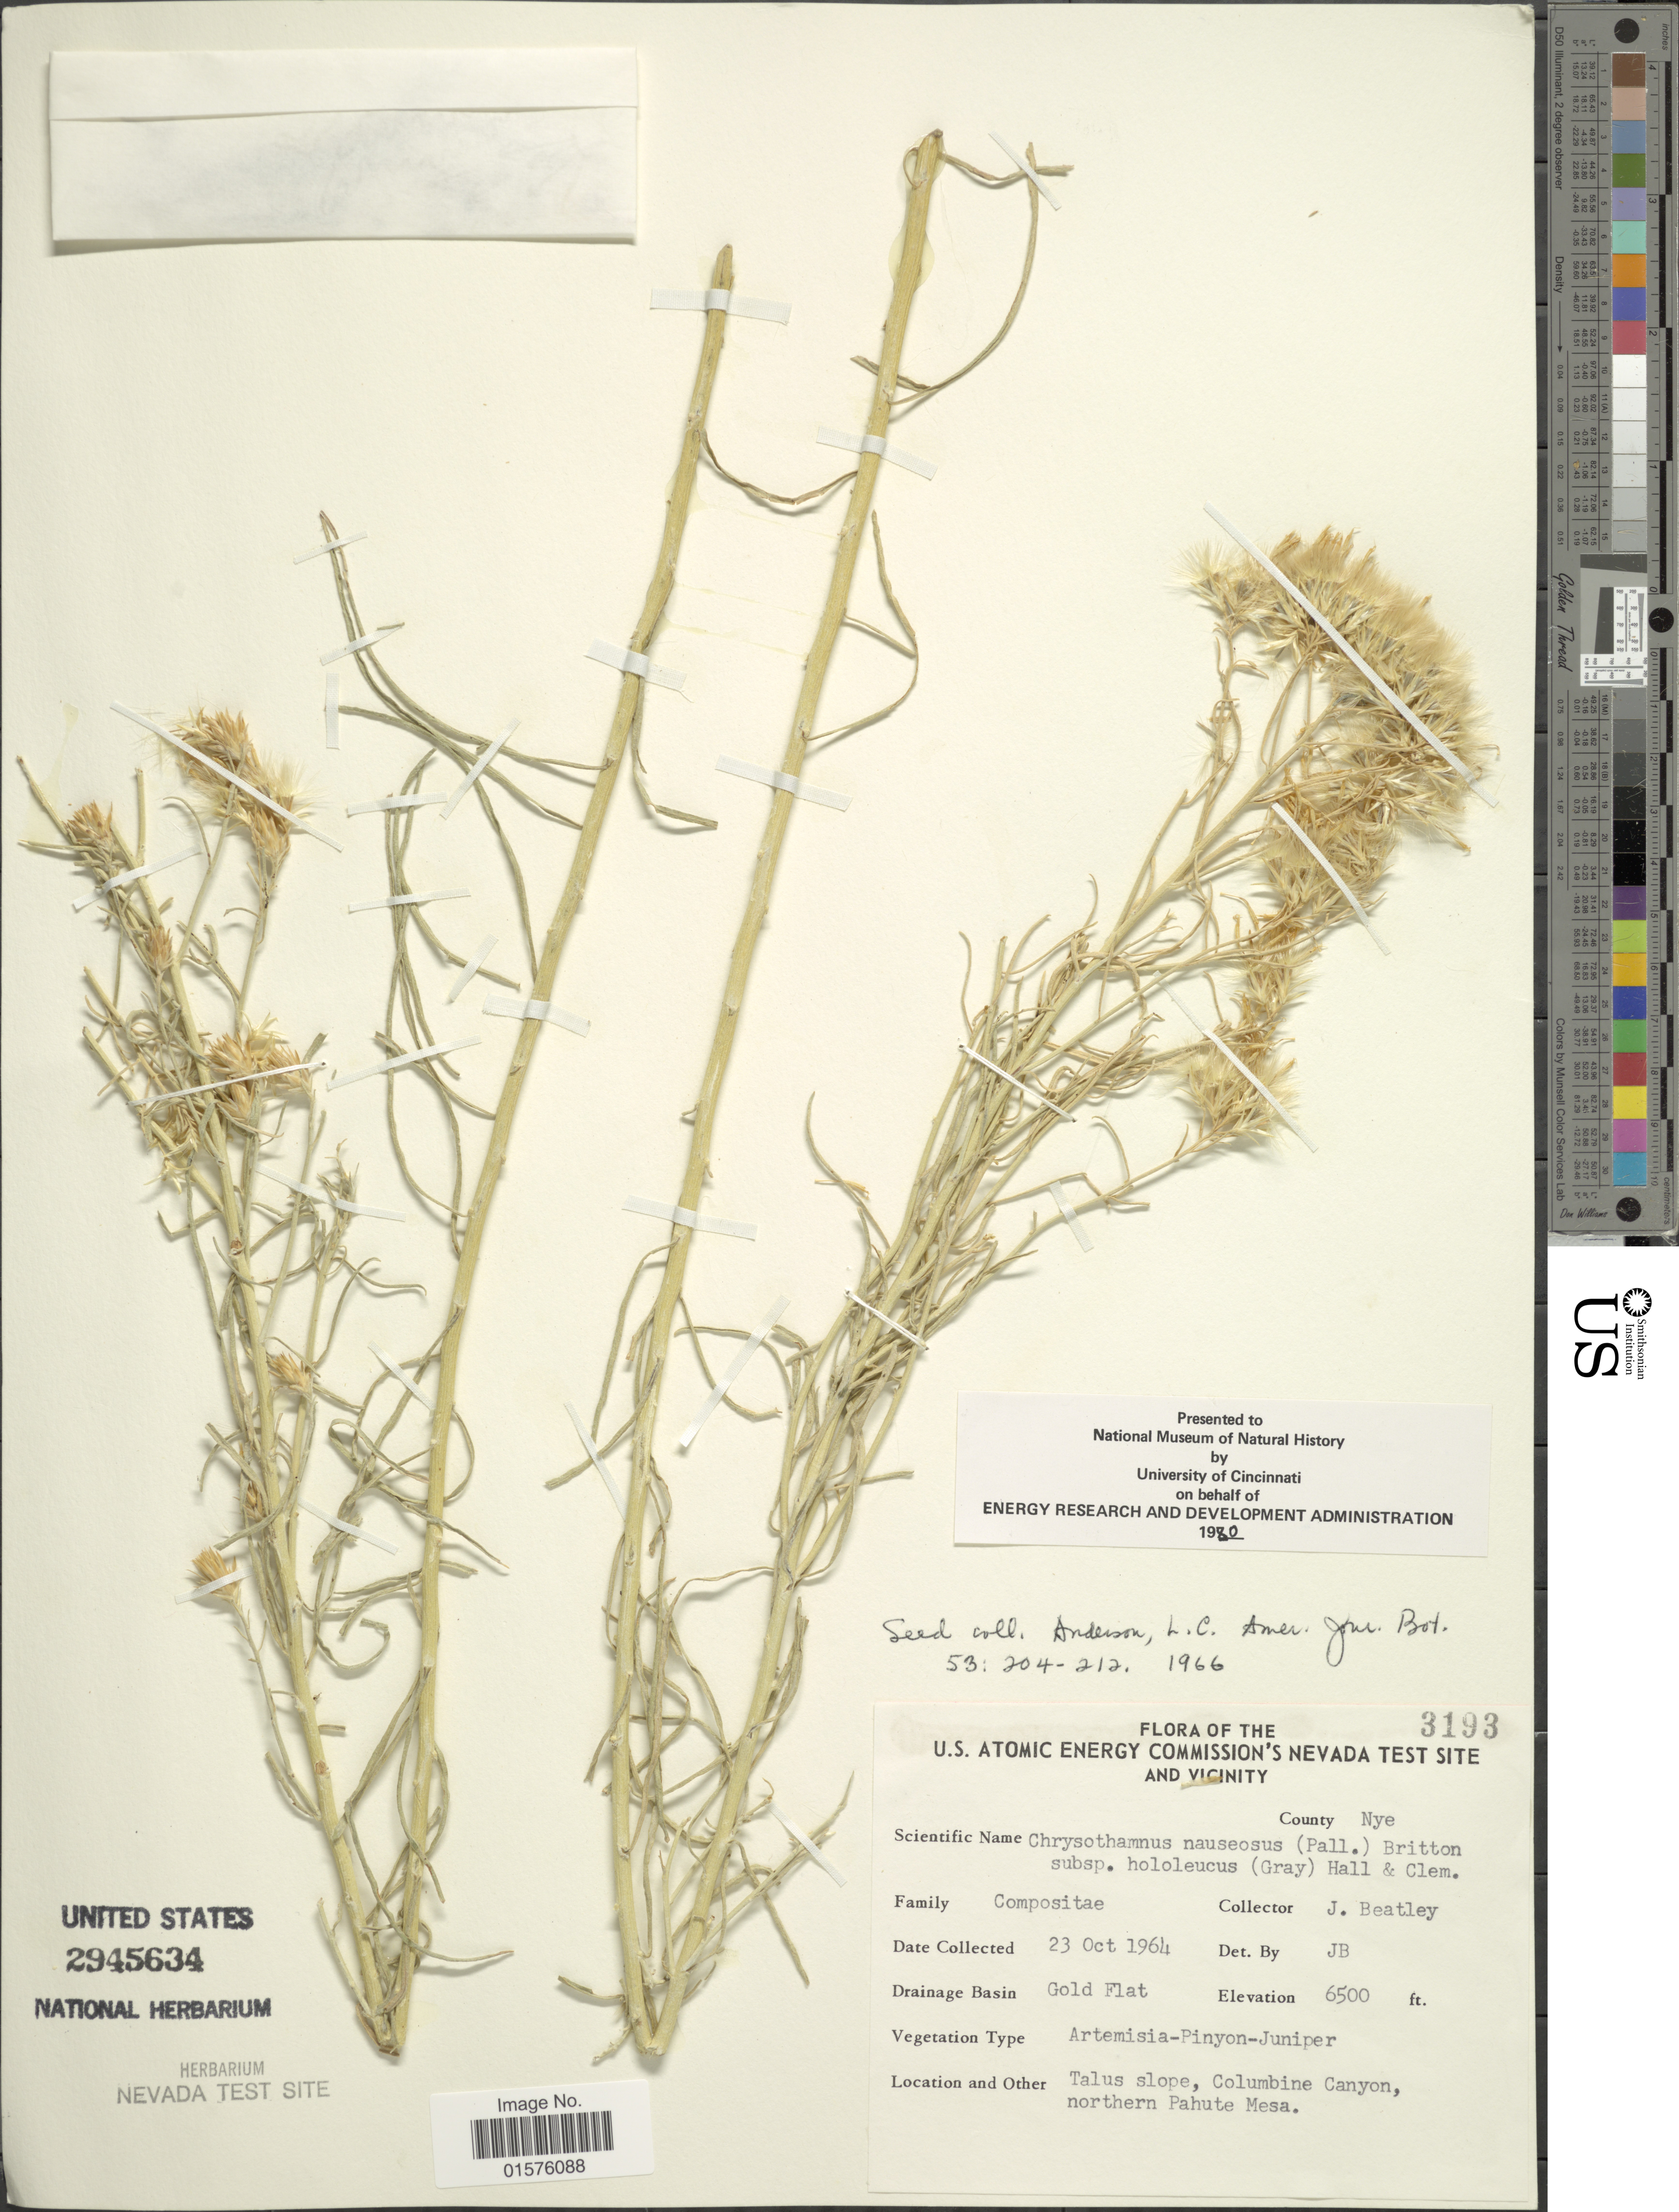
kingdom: Plantae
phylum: Tracheophyta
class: Magnoliopsida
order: Asterales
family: Asteraceae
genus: Ericameria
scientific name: Ericameria nauseosa var. hololeuca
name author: (A. Gray) G.L. Nesom & G.I. Baird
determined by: Urbatsch, Lowell E., Curator (LSU), Louisiana State University (UNITED STATES)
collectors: J. C. Beatley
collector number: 3193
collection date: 1964-10-23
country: United States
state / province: Nevada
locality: The U.S. Atomic Energy Commision's Nevada test site and vicinity, County: Nye, Talus slope, Columbine Canyon, northern Pahute Mesa. Drainage basin: Gold Flat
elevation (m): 1981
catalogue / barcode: US 2945634